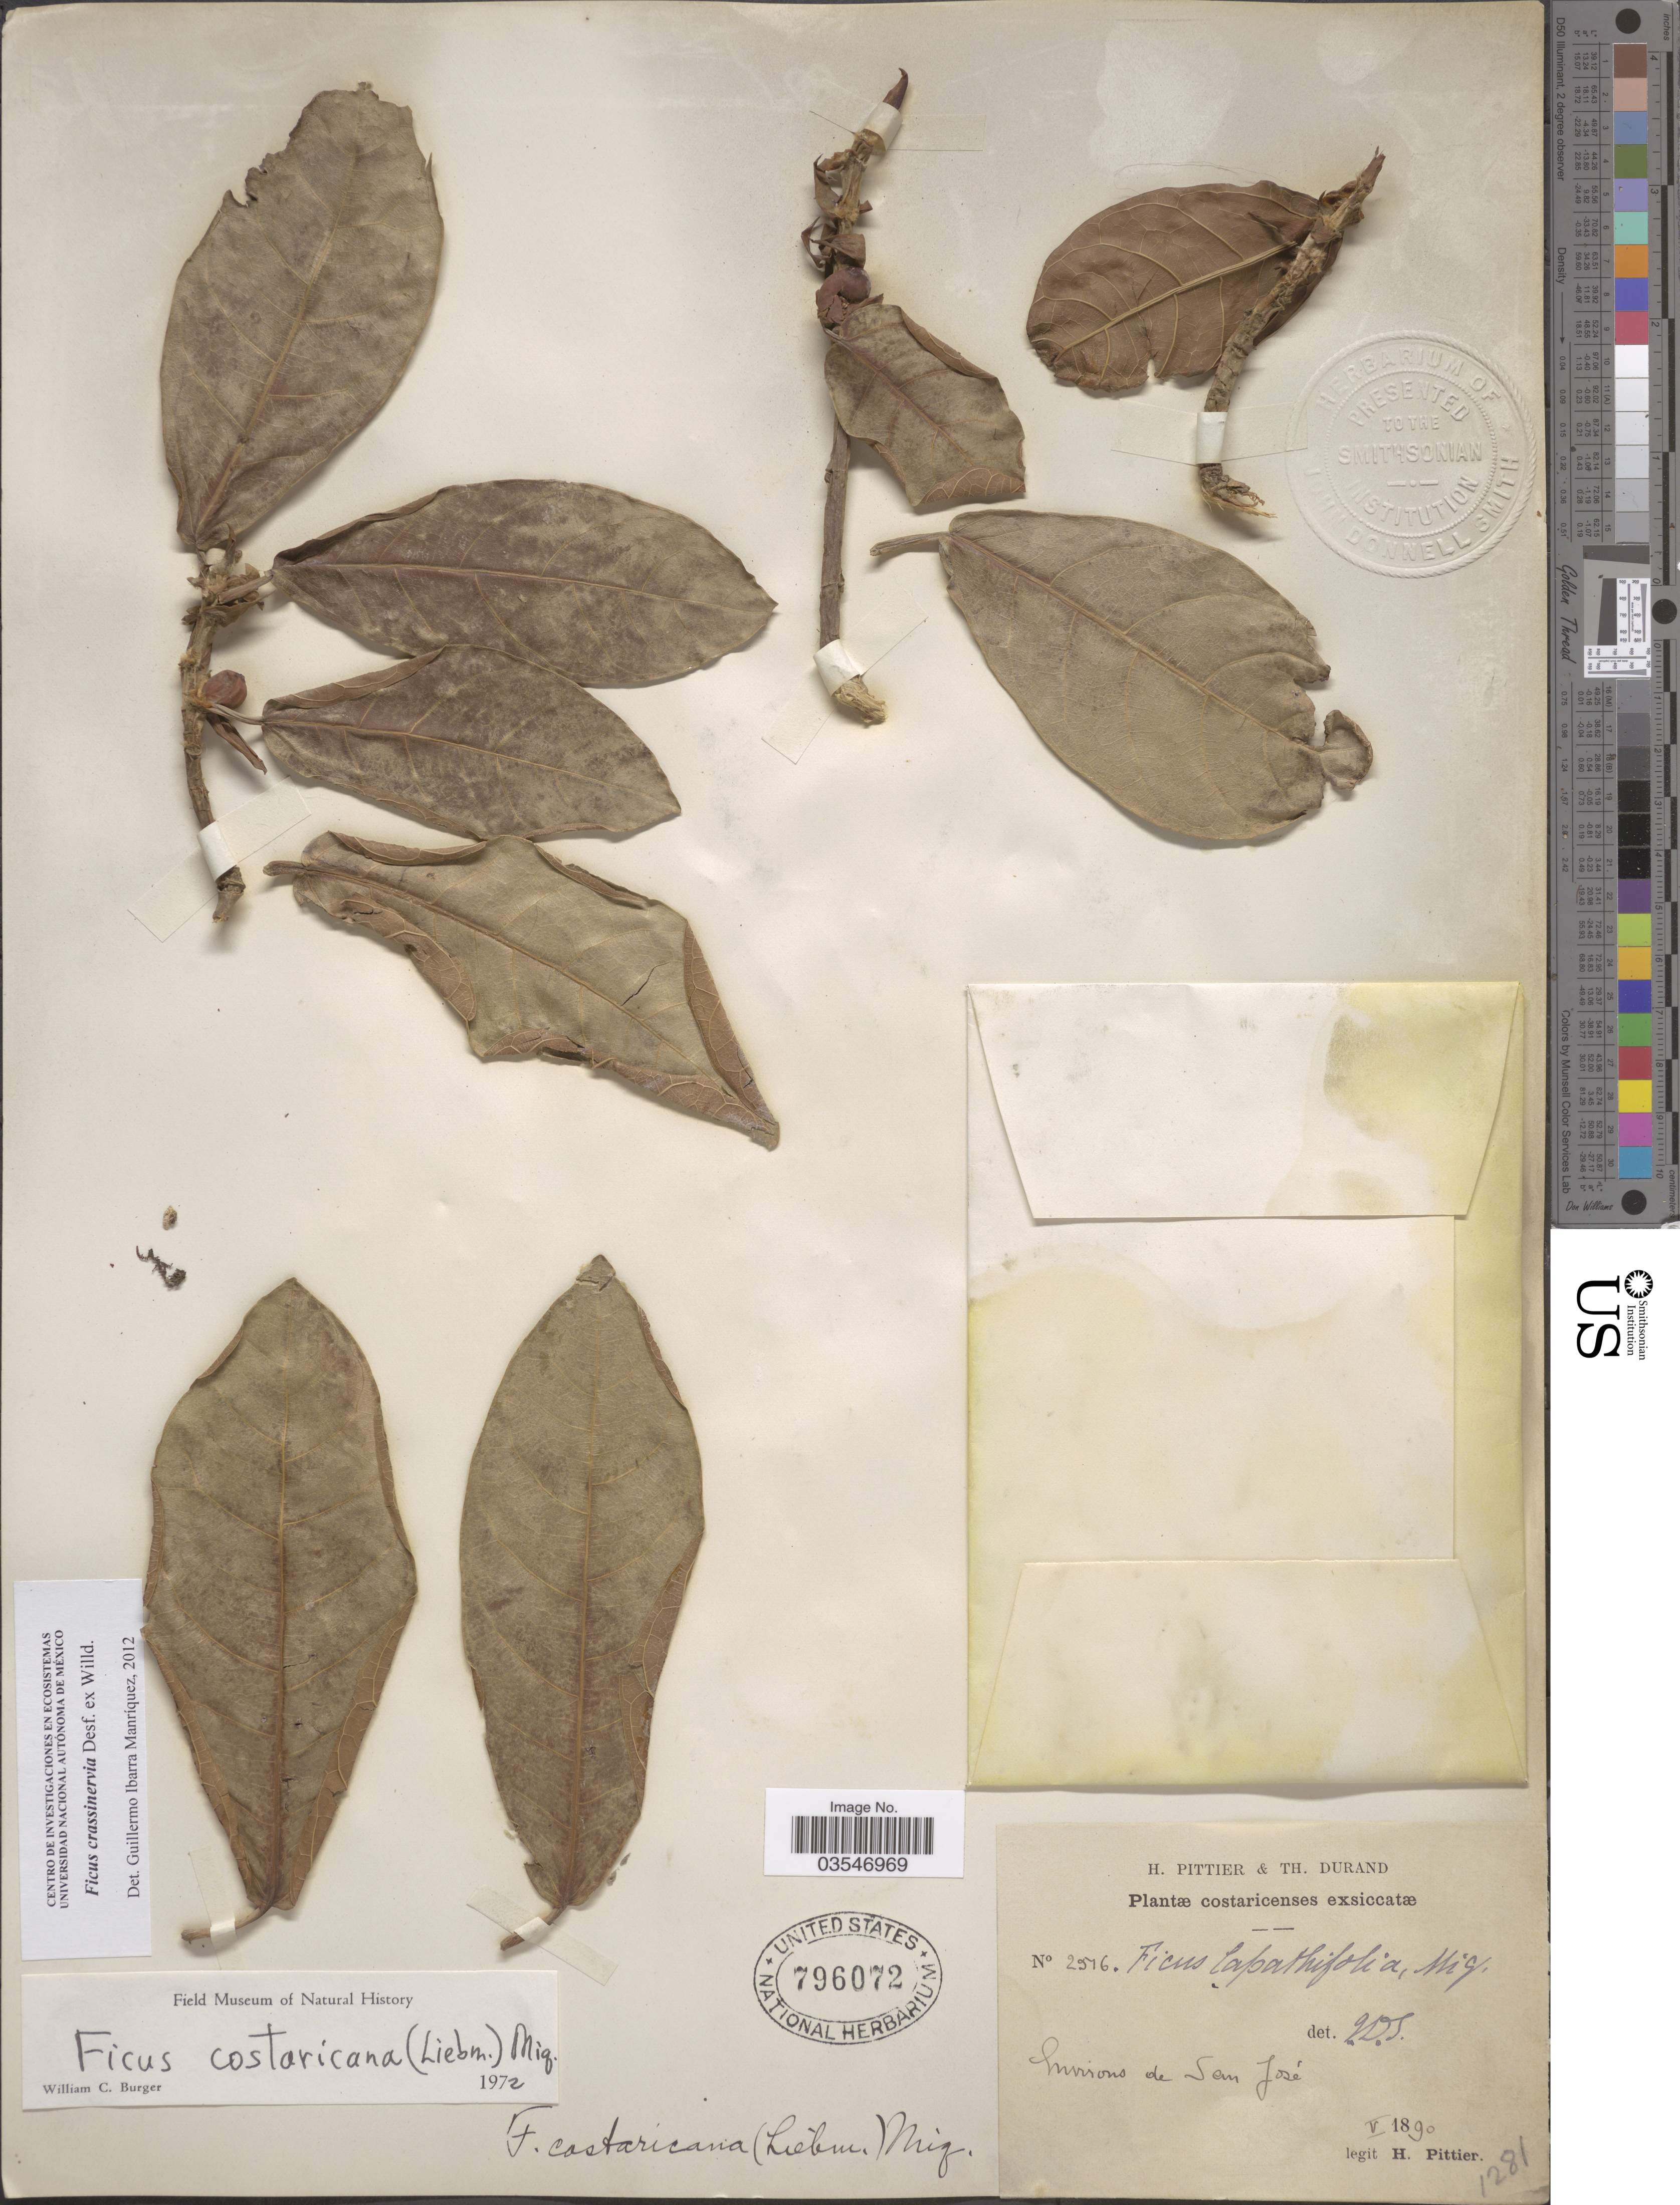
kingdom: Plantae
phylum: Tracheophyta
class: Magnoliopsida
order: Rosales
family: Moraceae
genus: Ficus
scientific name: Ficus crassinervia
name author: Desf. ex Willd.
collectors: H. F. Pittier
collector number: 2516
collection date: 1890-05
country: Costa Rica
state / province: San José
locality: Environs de San José.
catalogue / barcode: US 796072